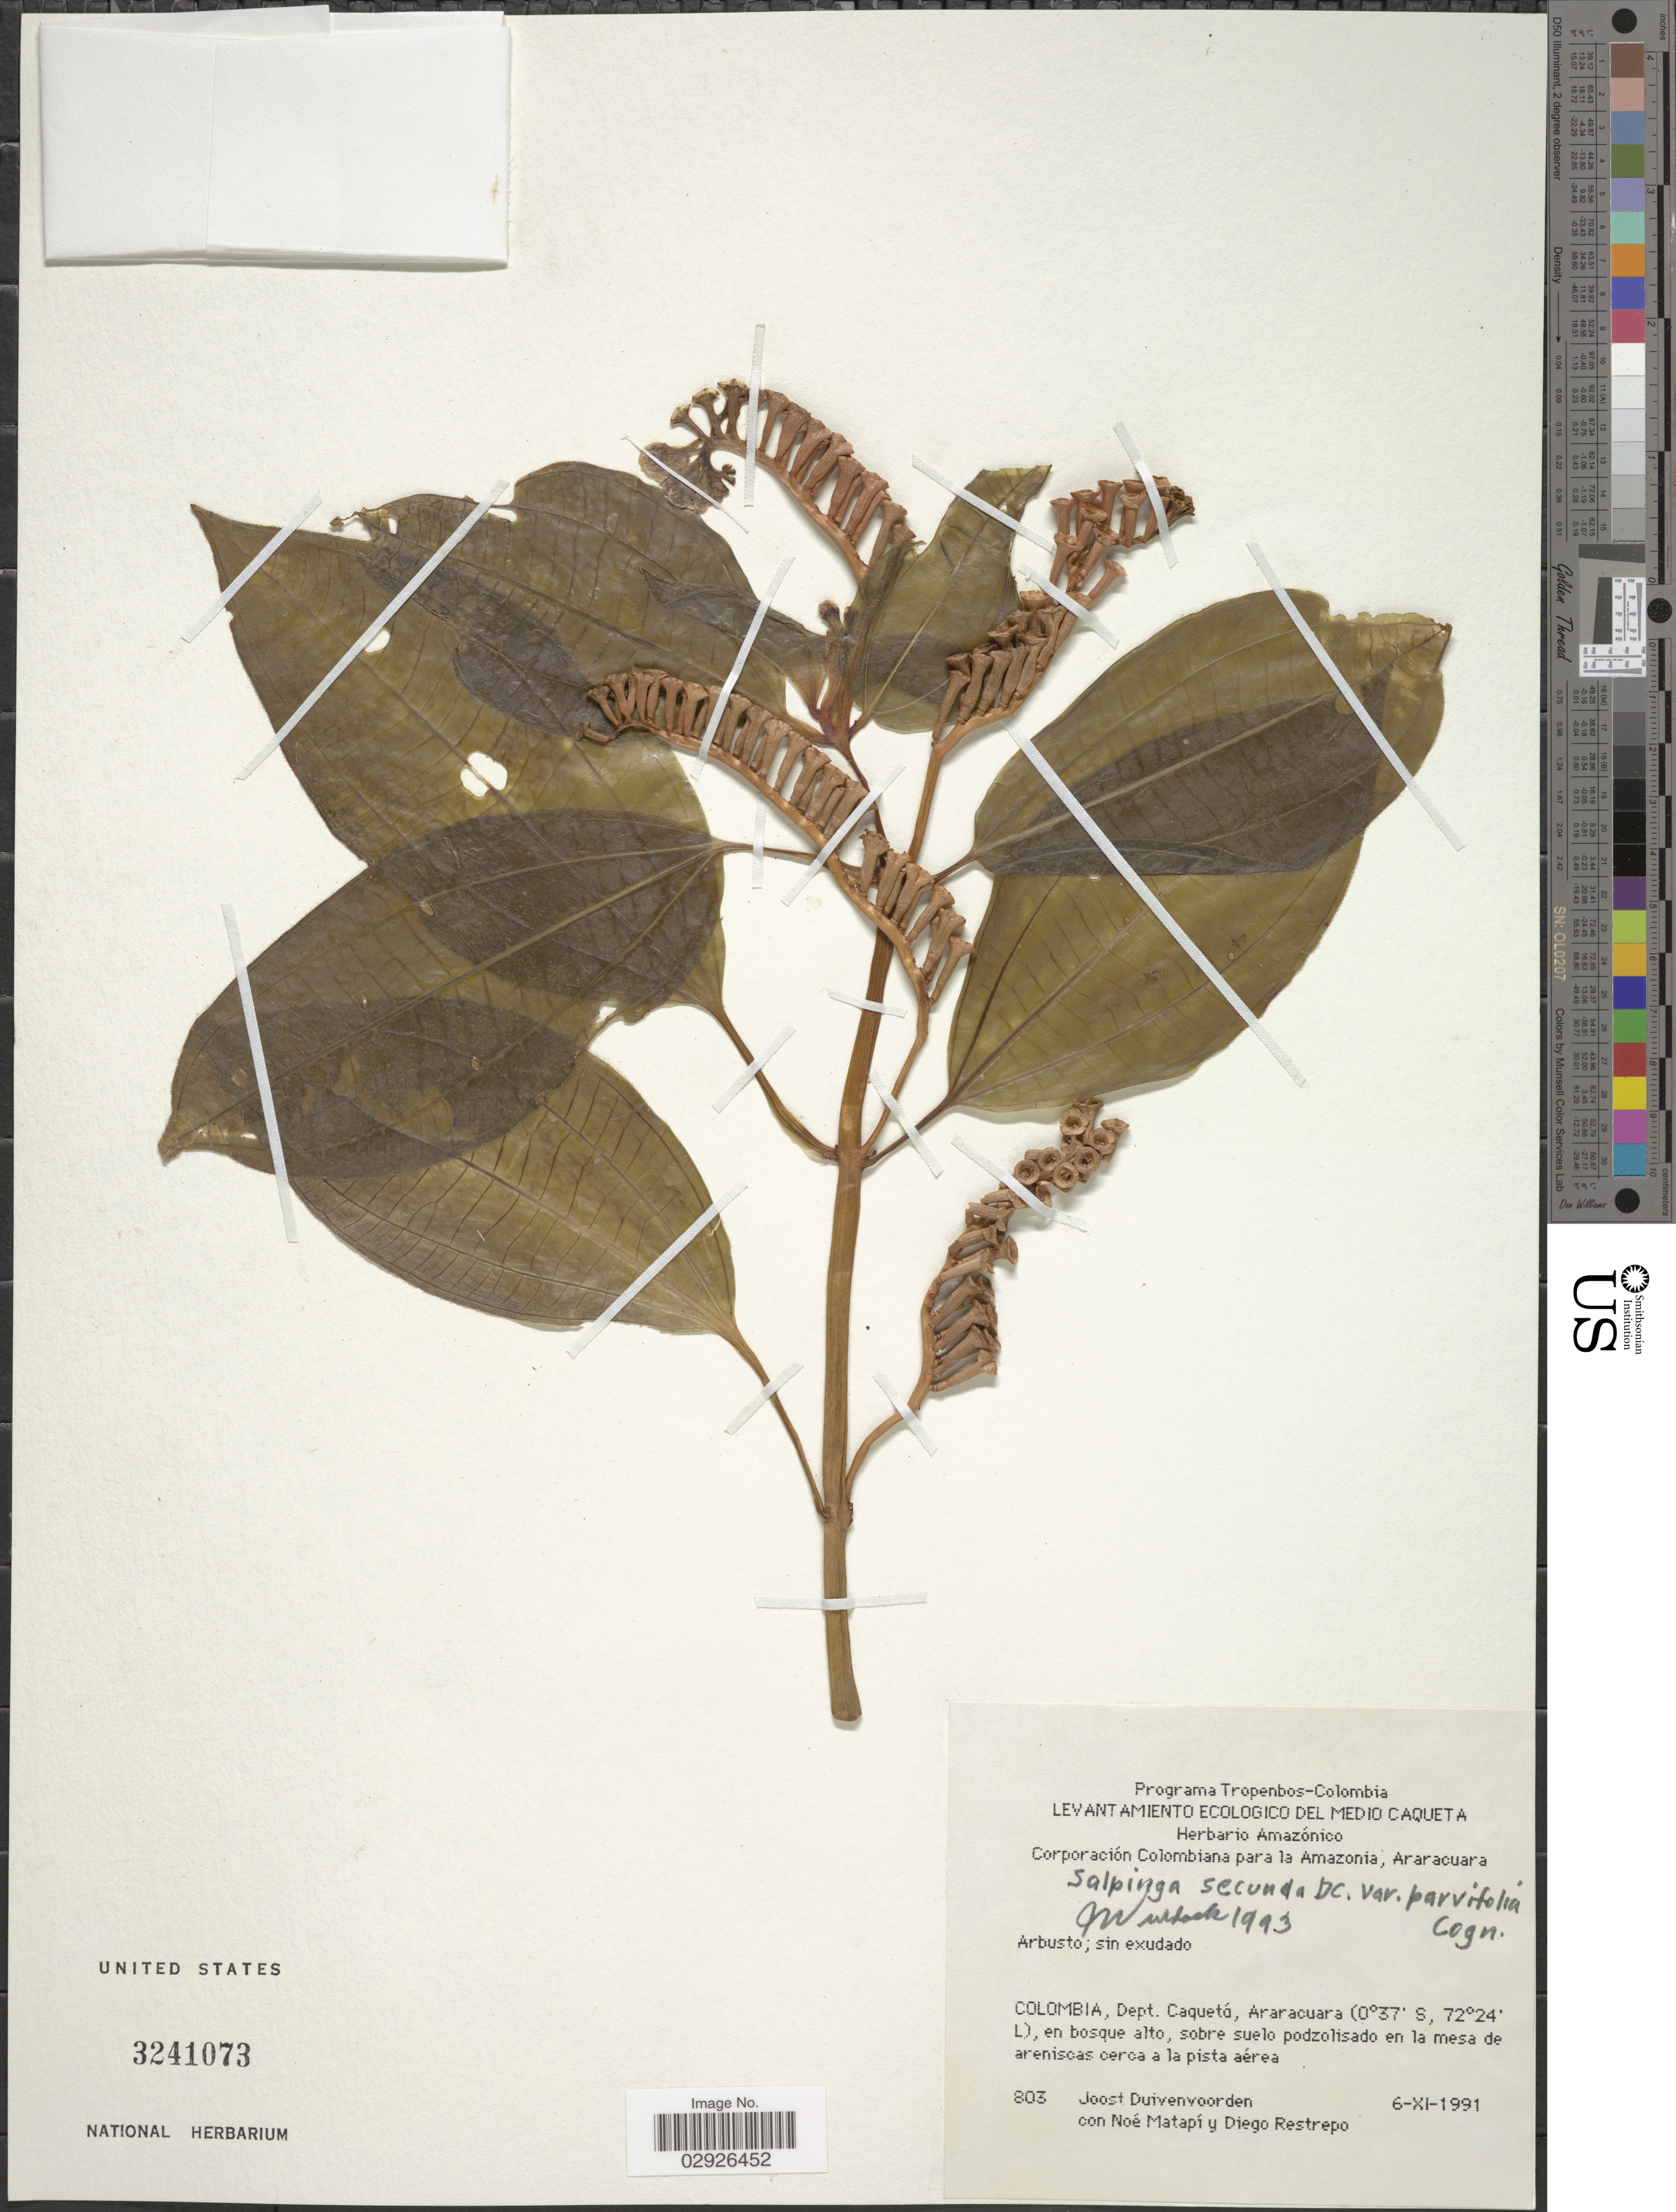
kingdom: Plantae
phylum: Tracheophyta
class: Magnoliopsida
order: Myrtales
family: Melastomataceae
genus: Salpinga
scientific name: Salpinga secunda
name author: Schrank & Mart. ex DC.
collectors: J. Duivenvoorden, N. Matapi & D. Restrepo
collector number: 803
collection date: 1991-11-06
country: Colombia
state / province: Caquetá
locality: Dept. Caquetá, Aracuara.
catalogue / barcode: US 3241073